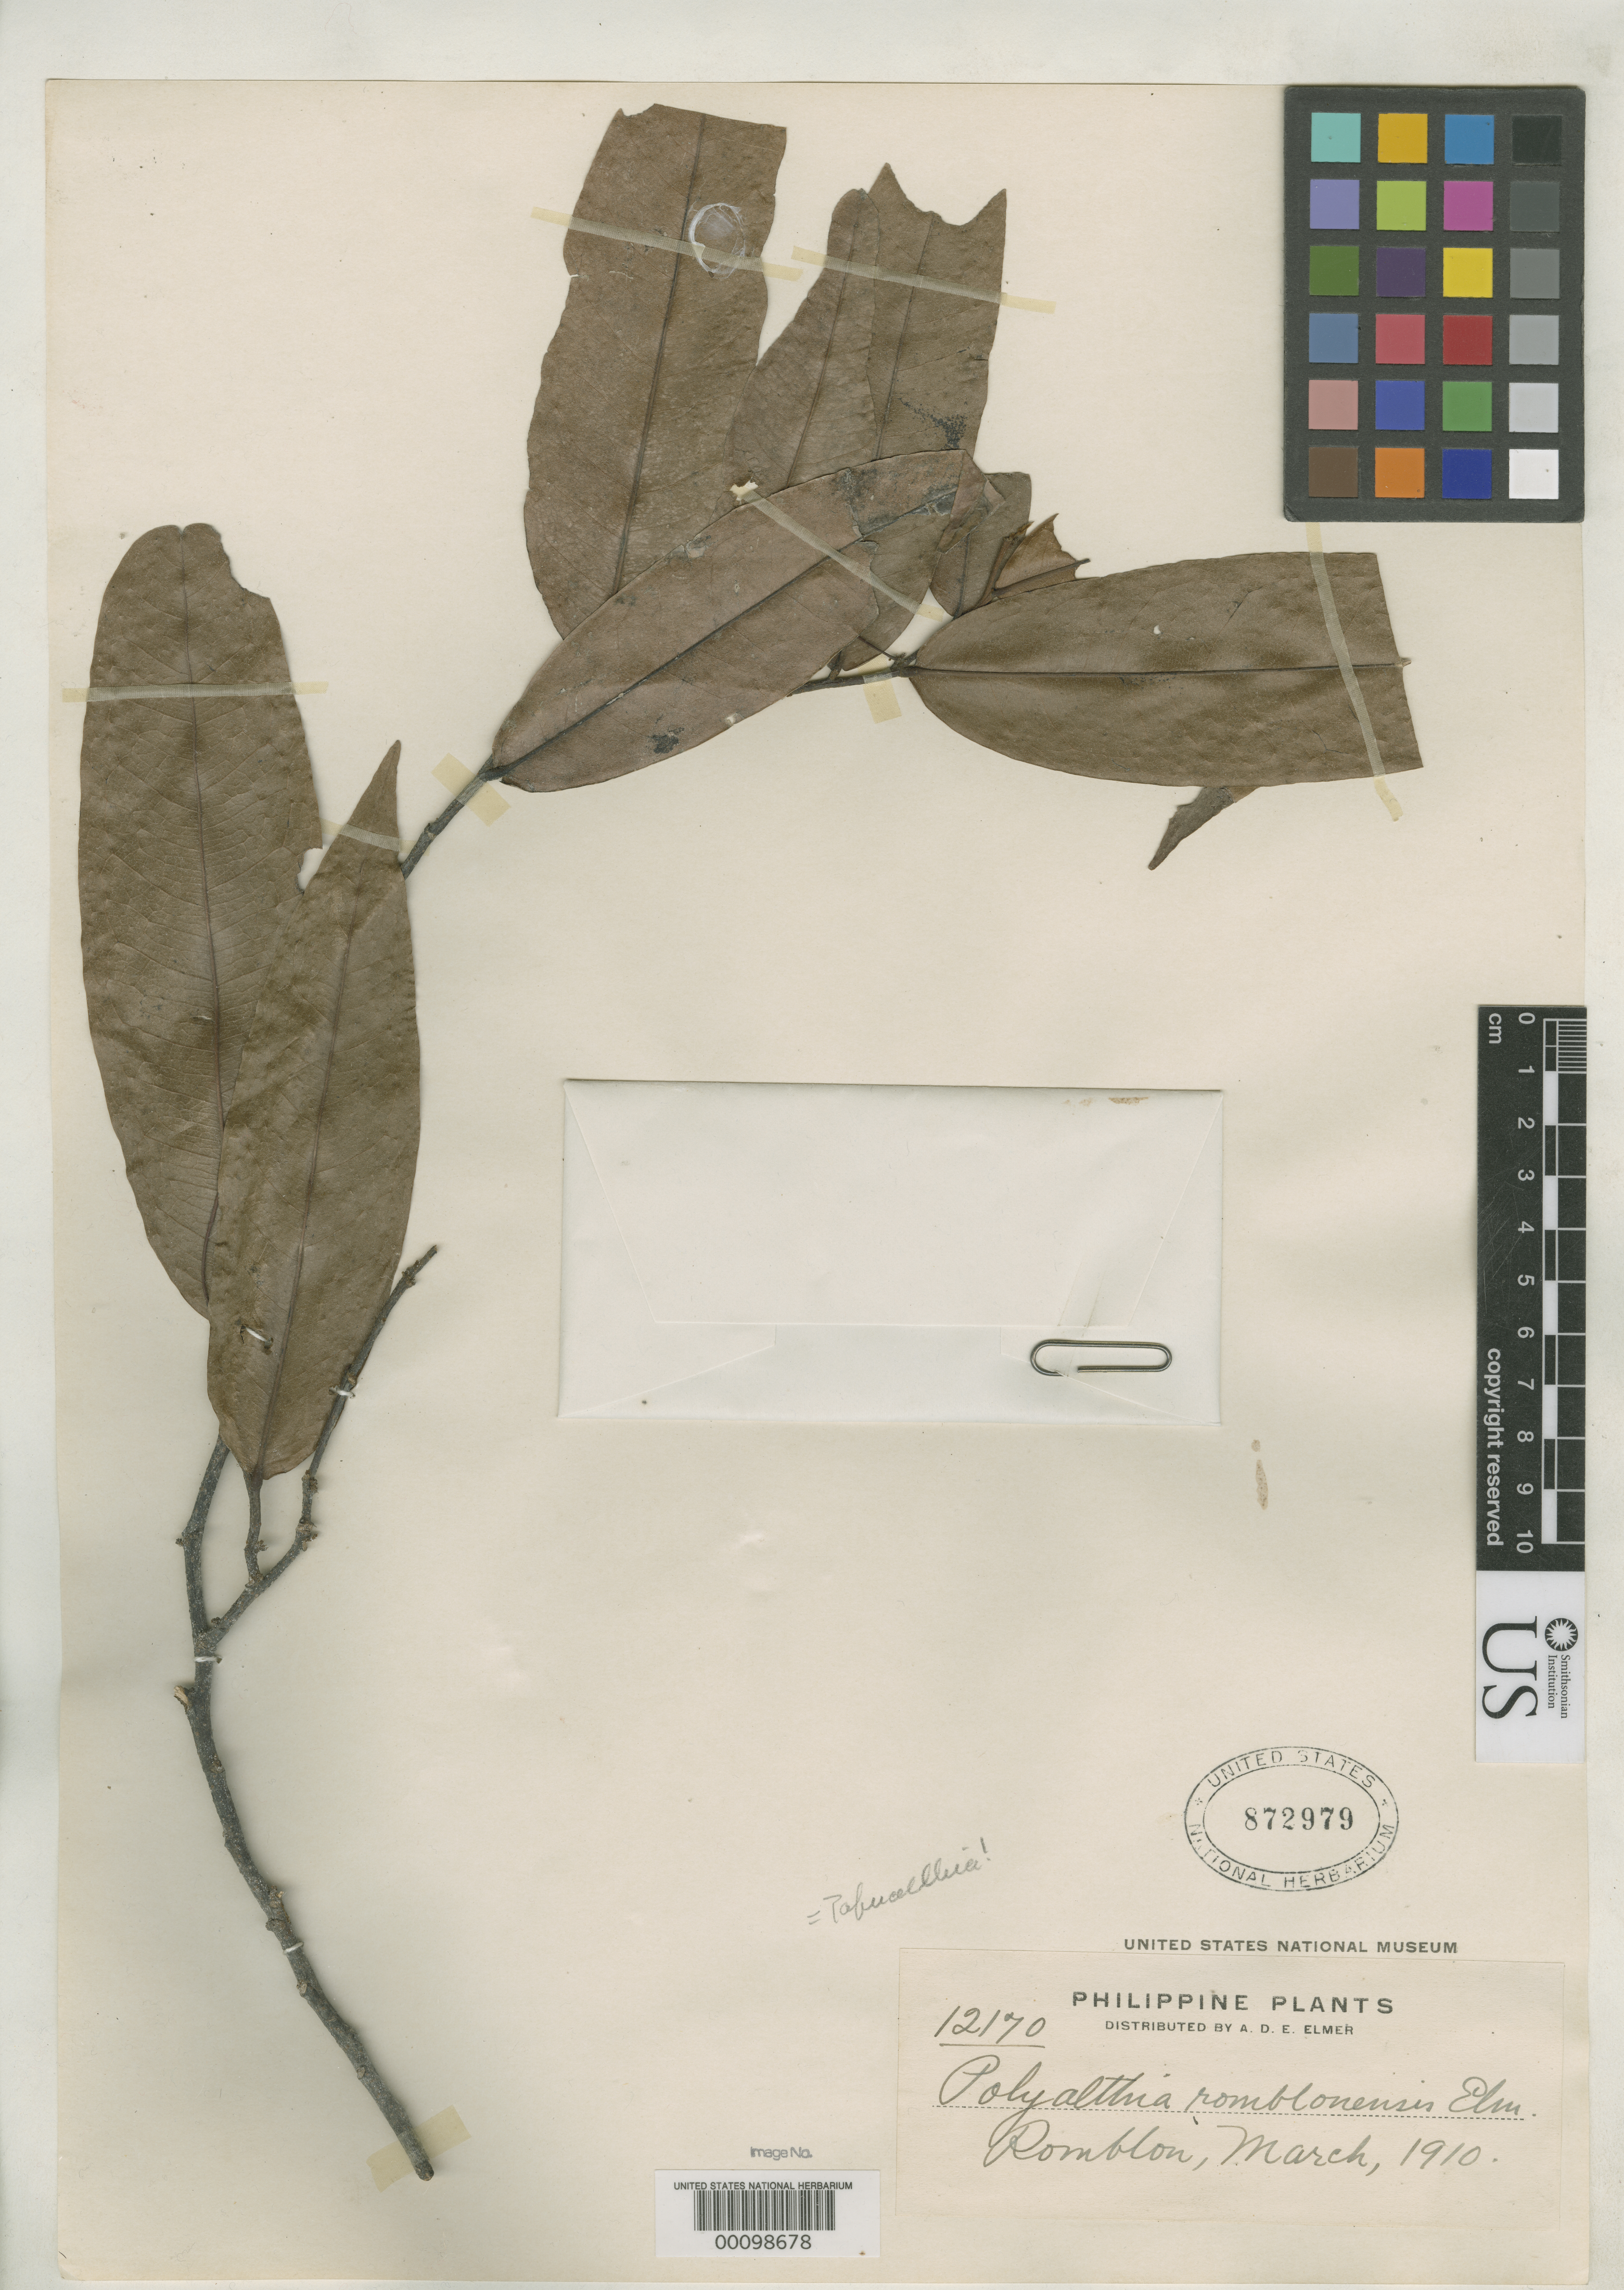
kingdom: Plantae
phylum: Tracheophyta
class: Magnoliopsida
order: Magnoliales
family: Annonaceae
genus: Polyalthia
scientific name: Polyalthia romblonensis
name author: Elmer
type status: Isotype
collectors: A. D. E. Elmer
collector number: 12170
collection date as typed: Mar 1910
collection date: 1910-03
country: Philippines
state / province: Mimaropa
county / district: Romblon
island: Capiz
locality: Romblon.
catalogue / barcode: US 872979